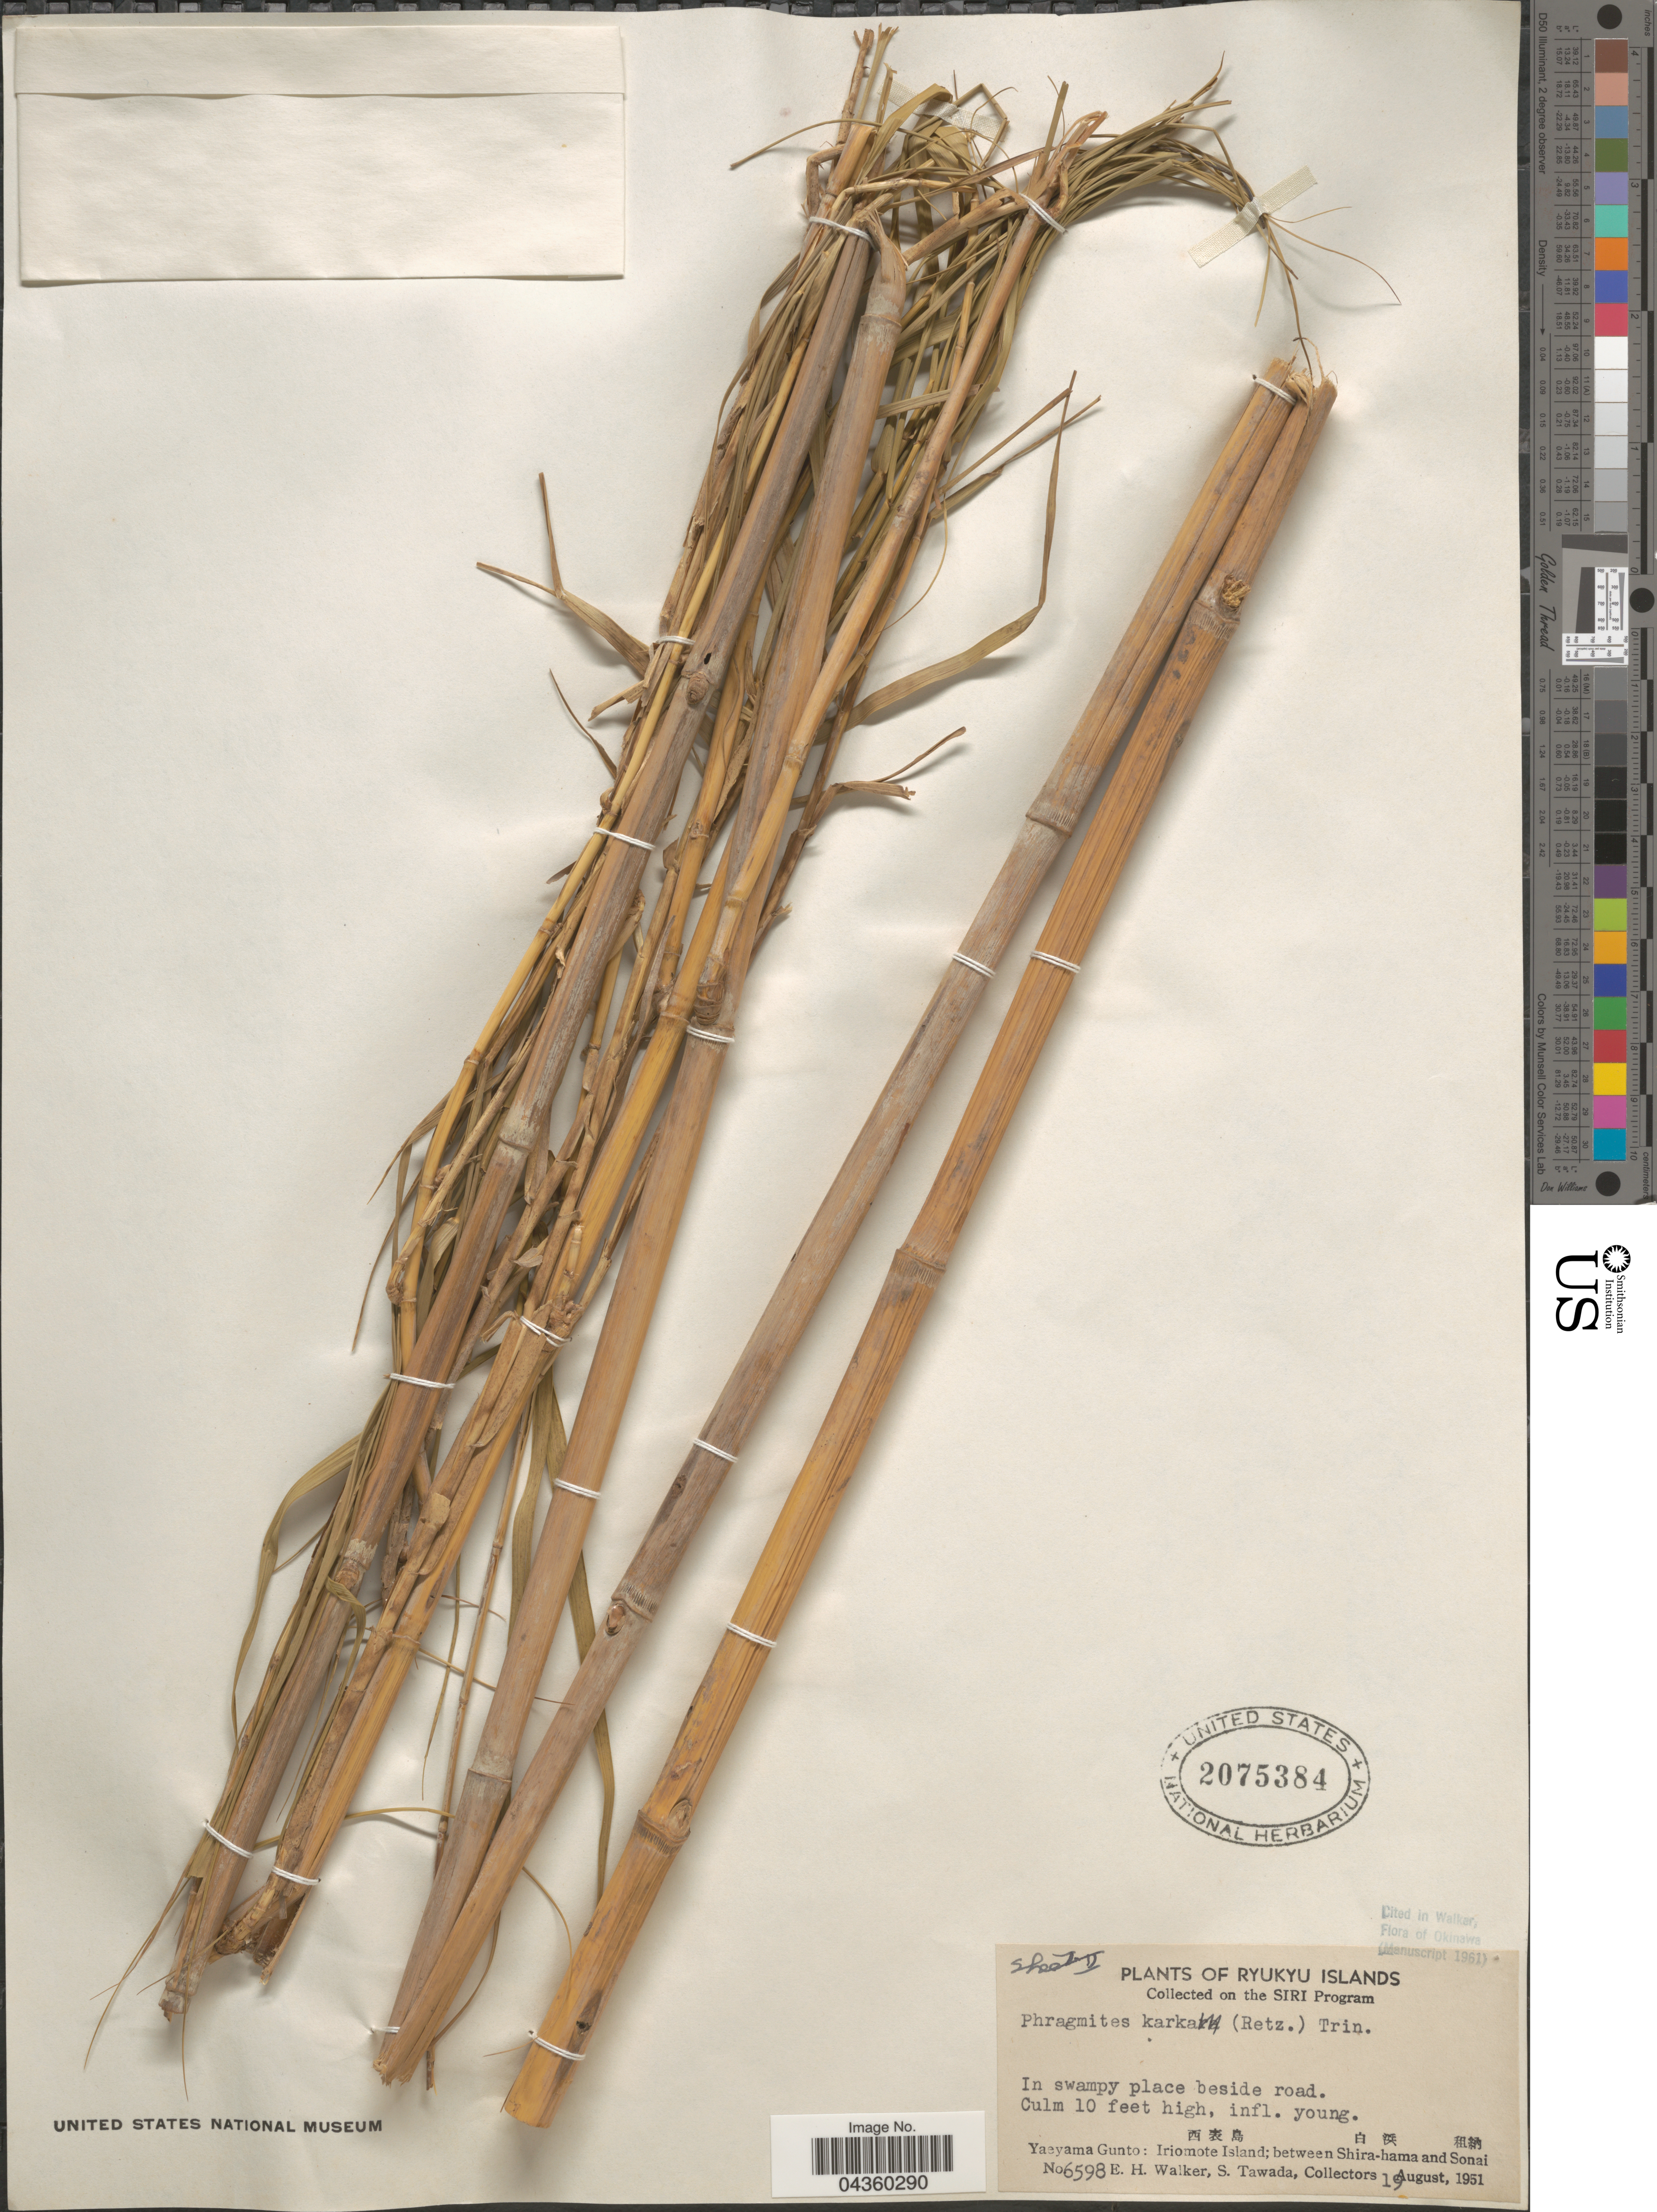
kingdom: Plantae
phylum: Tracheophyta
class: Liliopsida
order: Poales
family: Poaceae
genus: Phragmites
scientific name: Phragmites karka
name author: (Retz.) Trin. ex Steud.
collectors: E. H. Walker & S. Tawada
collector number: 6598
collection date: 1951-08-19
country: Japan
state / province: Okinawa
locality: Ryukyu Islands. Yaeyama Gunto: Iriomote Island; between Shira-hama and Sonai.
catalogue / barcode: US 2075384